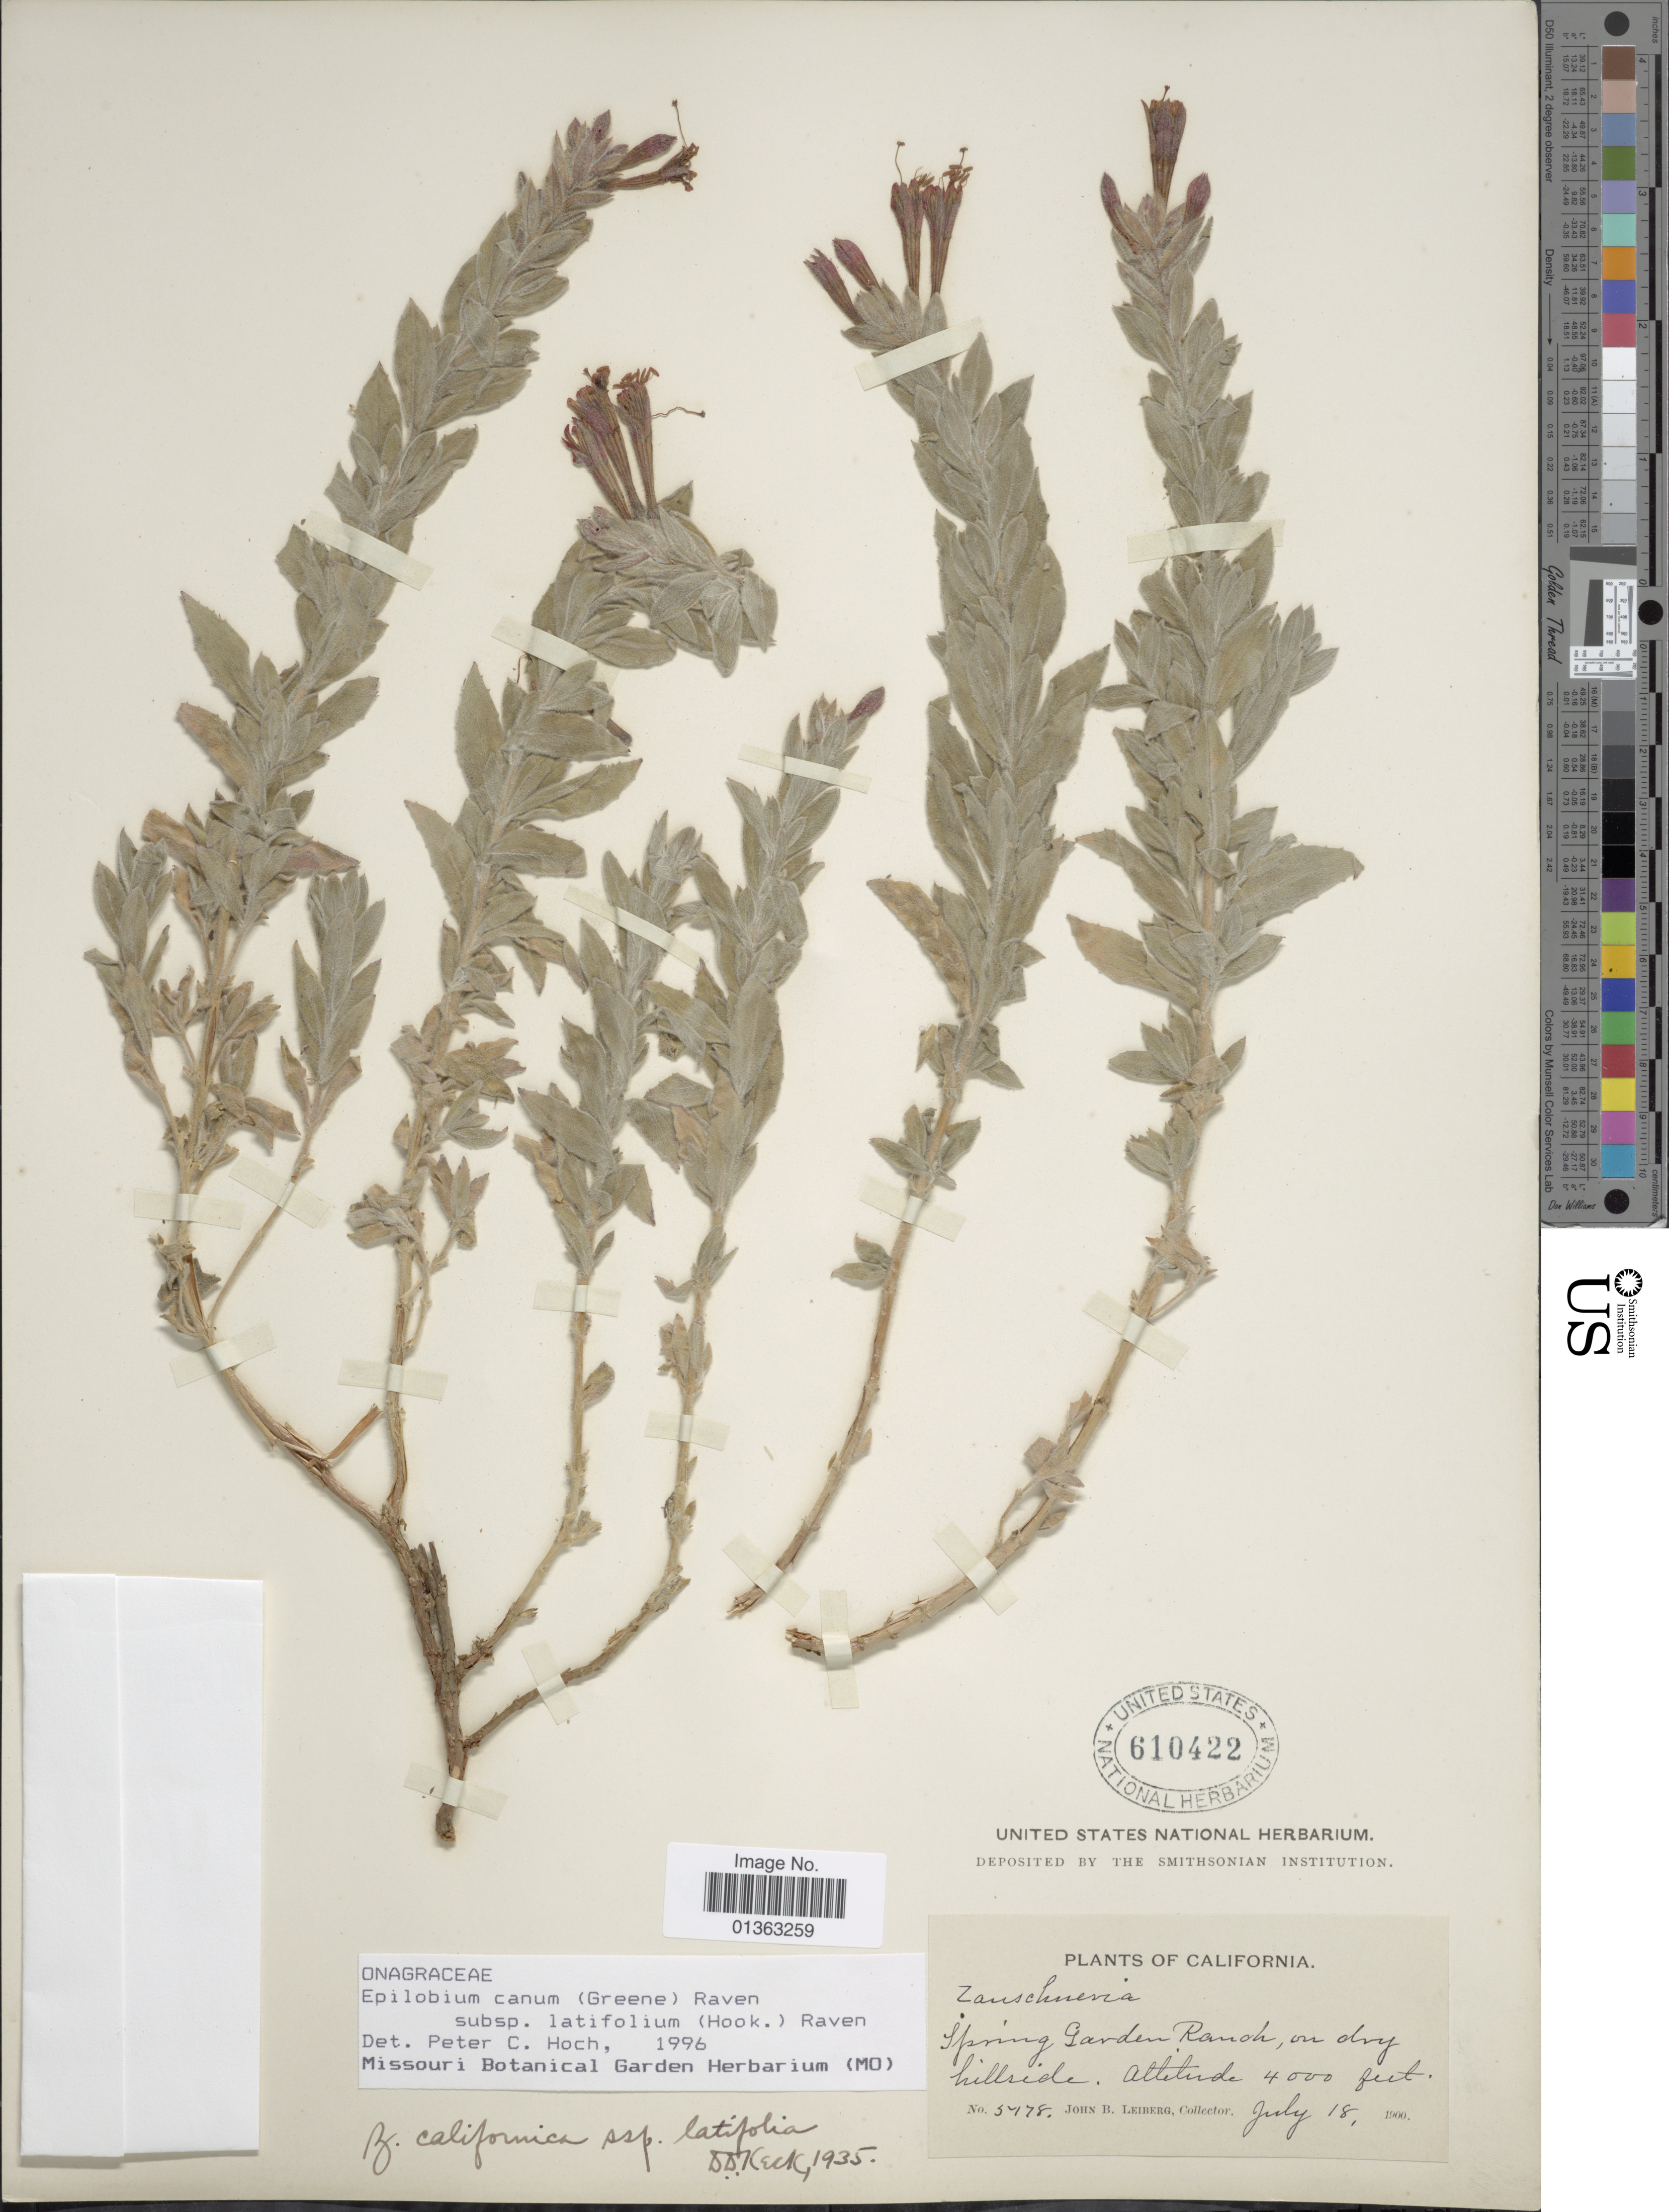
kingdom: Plantae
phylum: Tracheophyta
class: Magnoliopsida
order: Myrtales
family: Onagraceae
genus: Epilobium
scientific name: Epilobium canum subsp. latifolium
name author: (Hook.) P.H. Raven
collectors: J. B. Leiberg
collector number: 5178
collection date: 1900-07-18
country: United States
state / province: California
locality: Spring Garden Ranch, on dry hillside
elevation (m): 1219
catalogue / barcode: US 610422